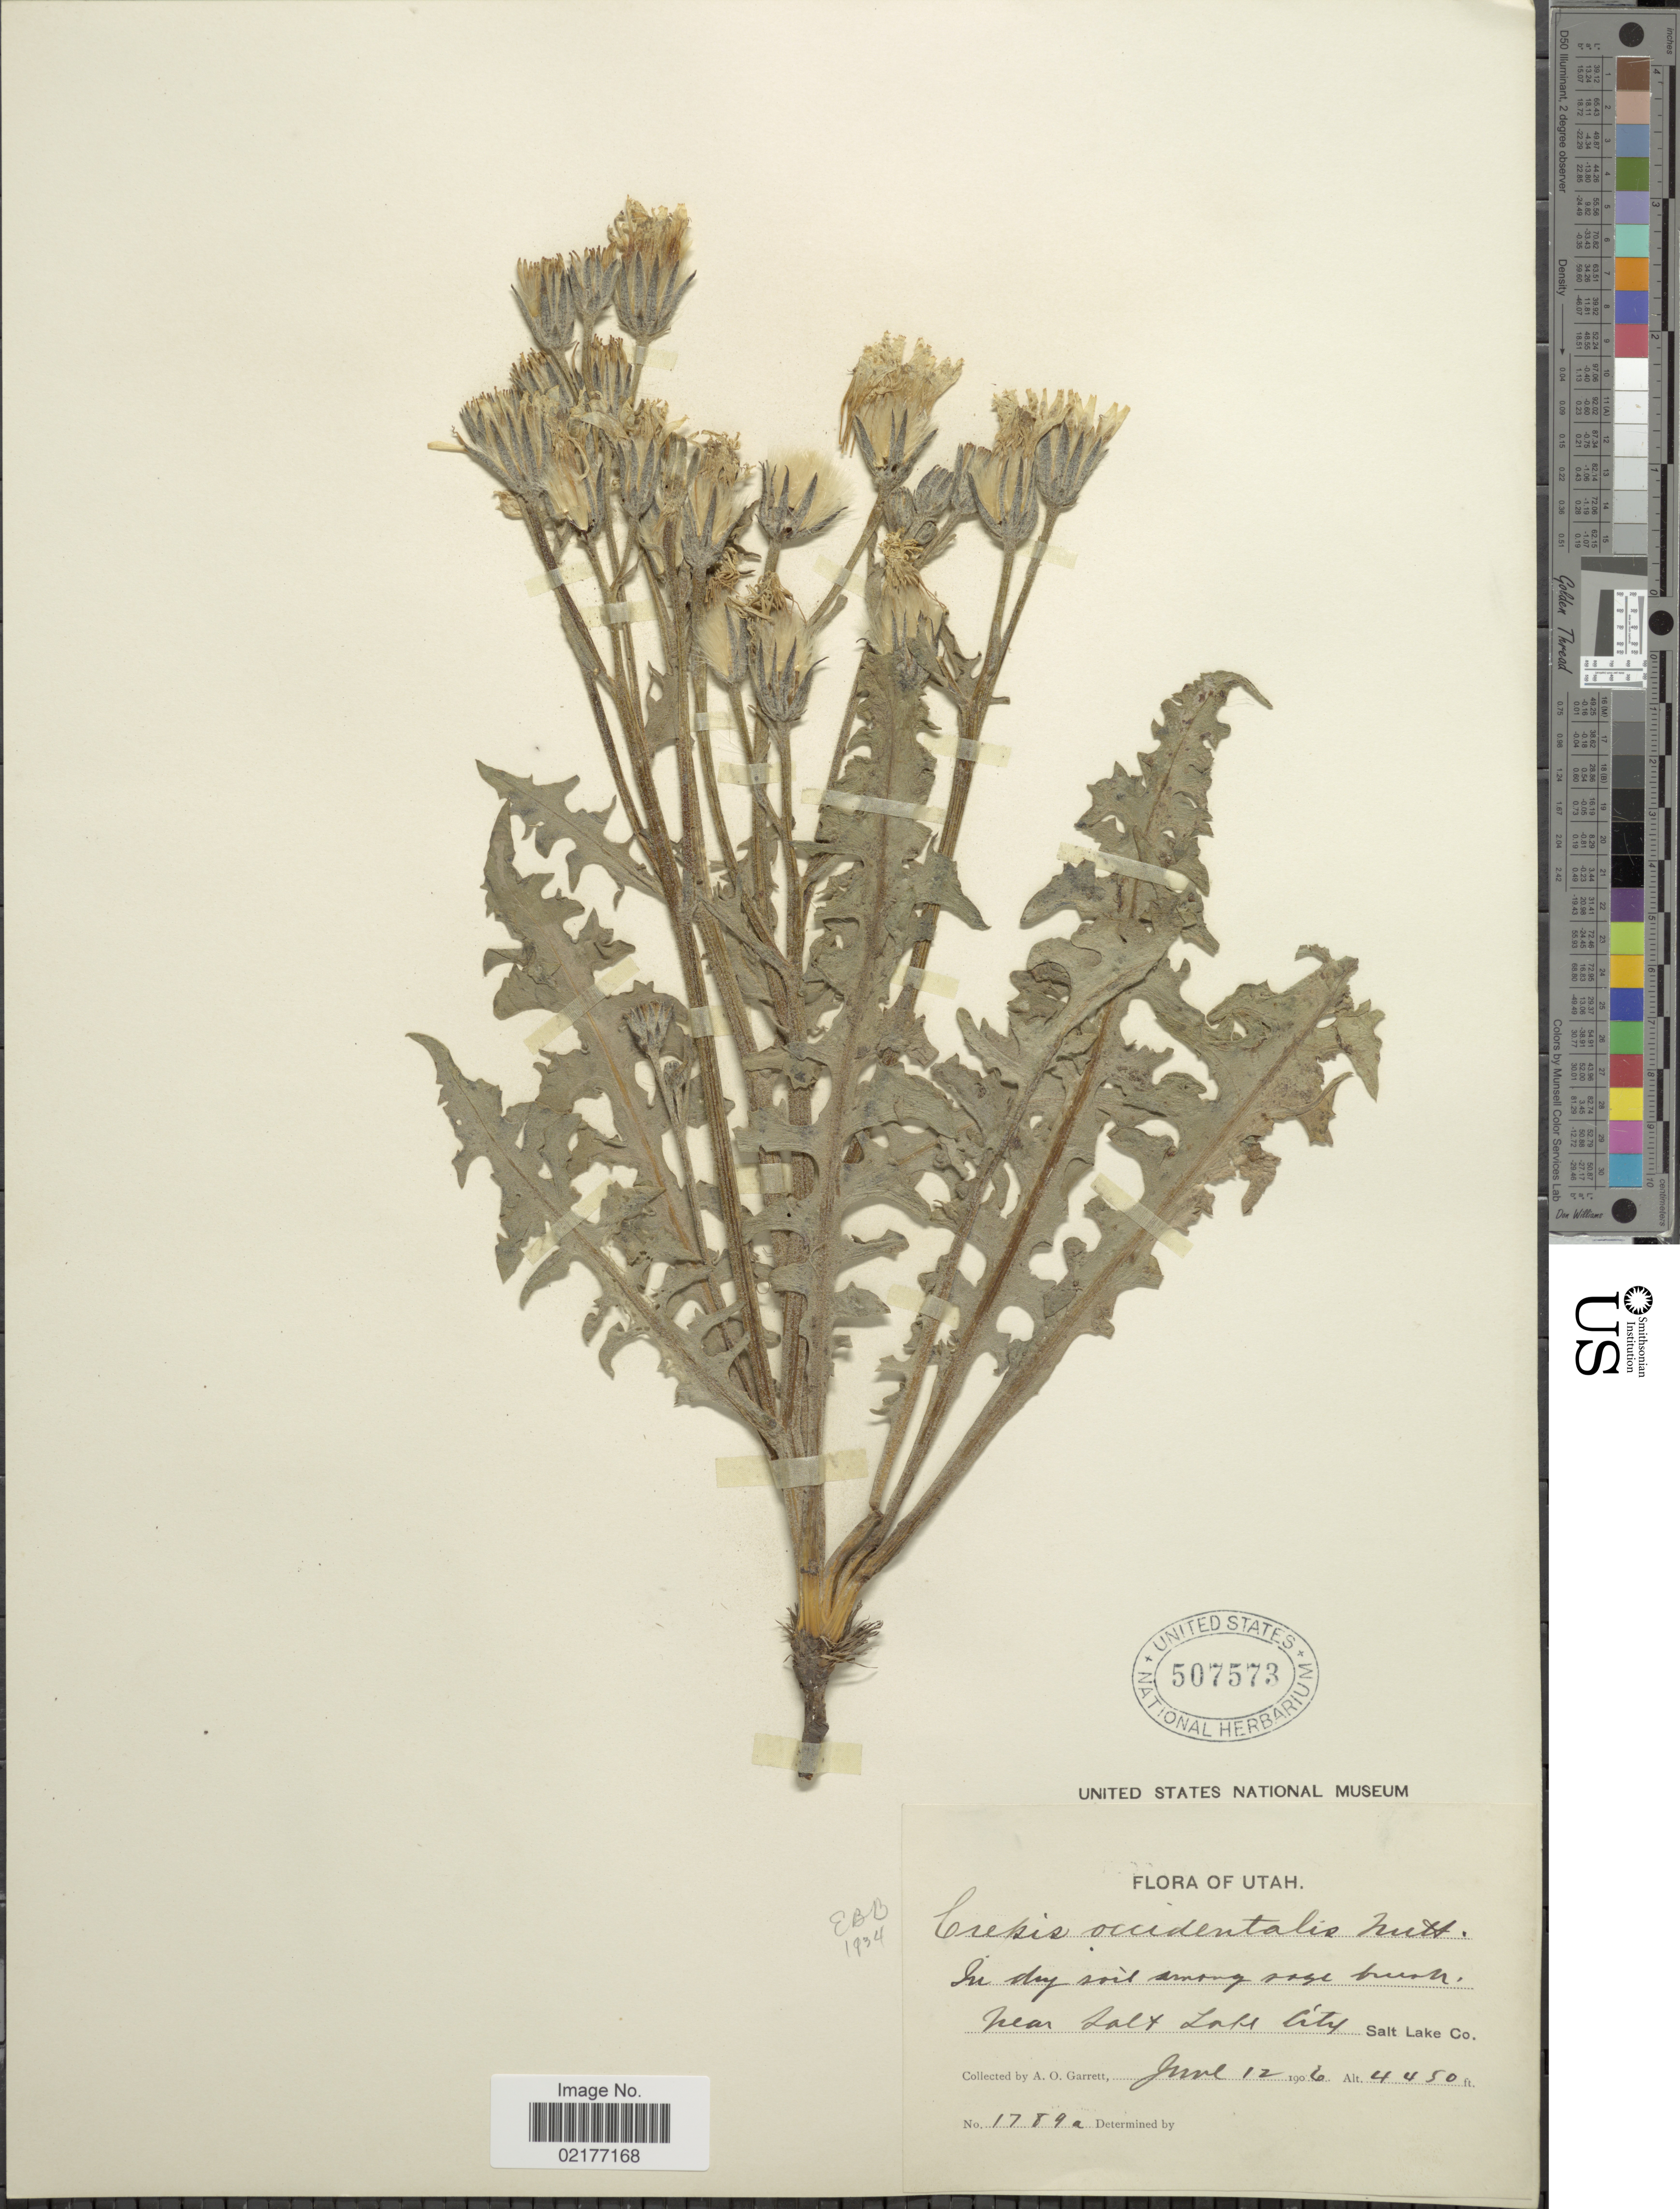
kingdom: Plantae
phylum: Tracheophyta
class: Magnoliopsida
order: Asterales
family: Asteraceae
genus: Crepis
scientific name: Crepis occidentalis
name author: Nutt.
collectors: A. O. Garrett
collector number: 1789a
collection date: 1906-06-12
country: United States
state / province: Utah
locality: In dry soil among rage bank, near Salt Lake City, Salt Lake Co.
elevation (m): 1356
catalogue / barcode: US 507573